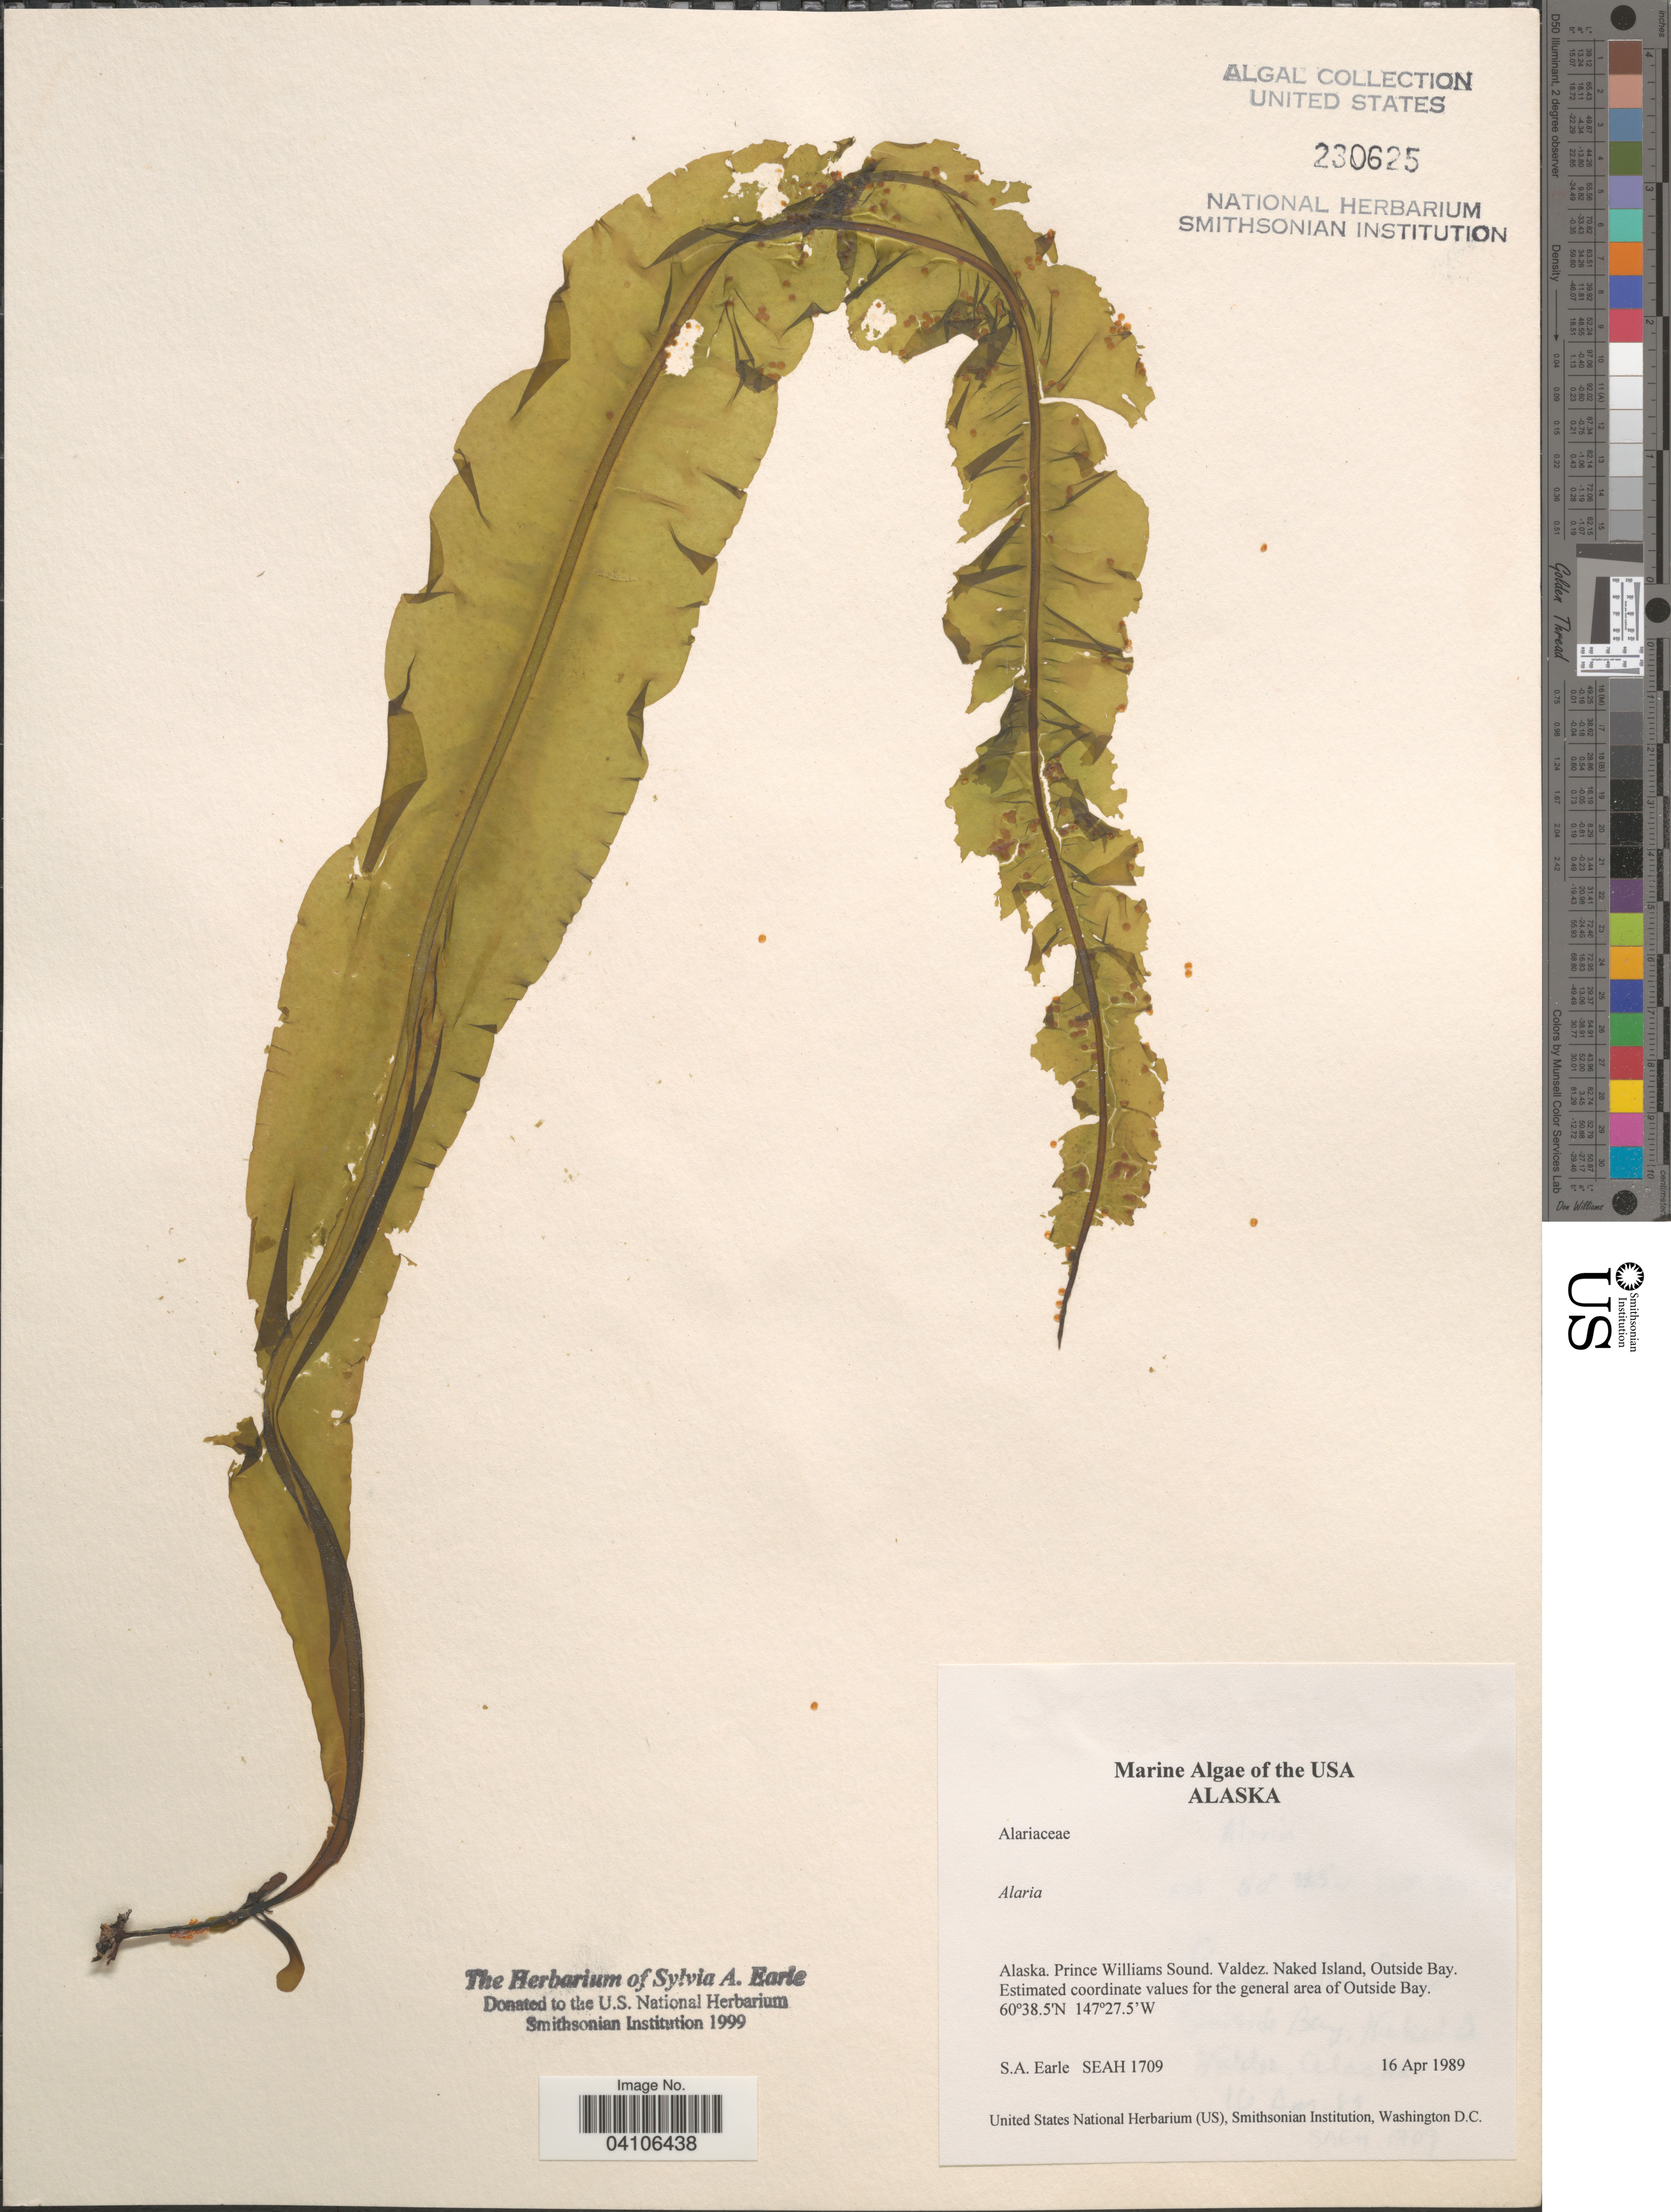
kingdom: Chromista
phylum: Ochrophyta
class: Phaeophyceae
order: Laminariales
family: Alariaceae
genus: Alaria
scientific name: Alaria sp.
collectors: S. A. Earle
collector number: SEAH1709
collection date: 1989-04-16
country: United States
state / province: Alaska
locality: Prince Williams Sound. Valdez. Naked Island, Outside Bay. Estimated coordinate values for the general area of Outside Bay.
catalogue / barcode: US 230625